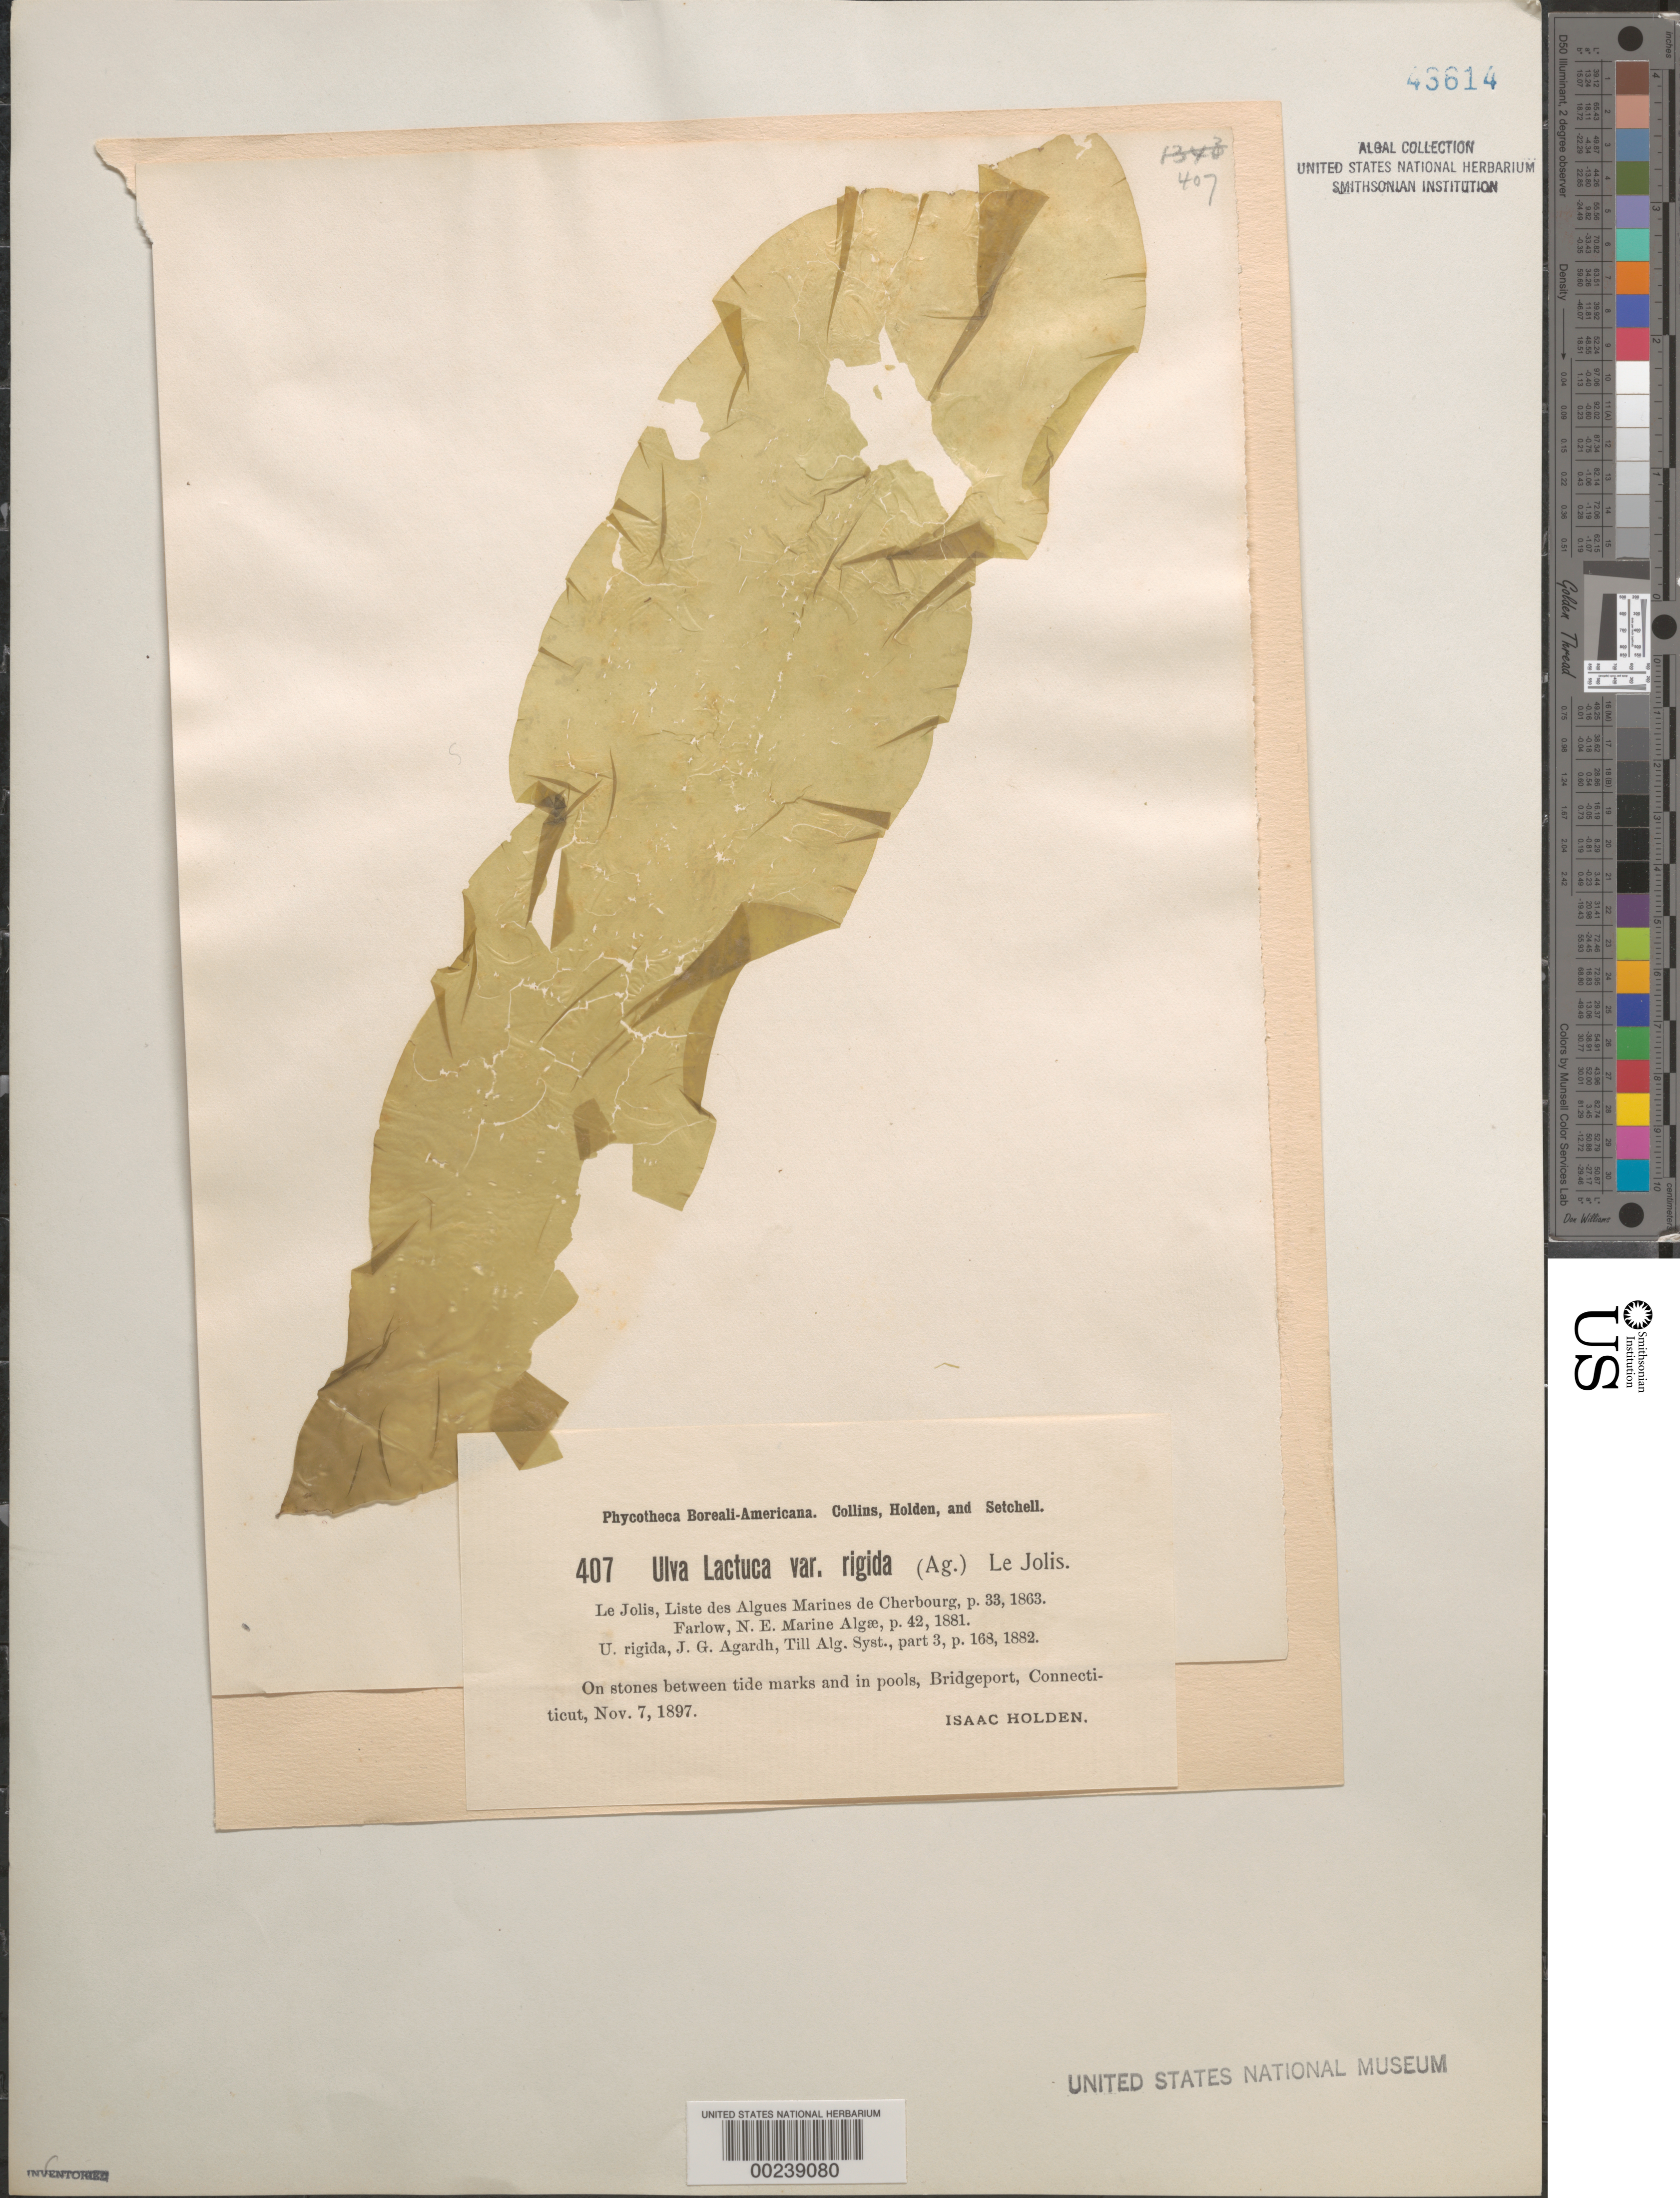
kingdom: Plantae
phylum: Chlorophyta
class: Ulvophyceae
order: Ulvales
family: Ulvaceae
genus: Ulva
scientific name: Ulva lactuca var. rigida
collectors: I. Holden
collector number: PB-A 407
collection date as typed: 07 Nov 1897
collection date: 1897-11-07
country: United States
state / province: Connecticut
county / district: Fairfield County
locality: Bridgeport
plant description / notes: Collins, Holden & Setchell, Phycotheca Boreali-Americana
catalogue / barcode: US 43614